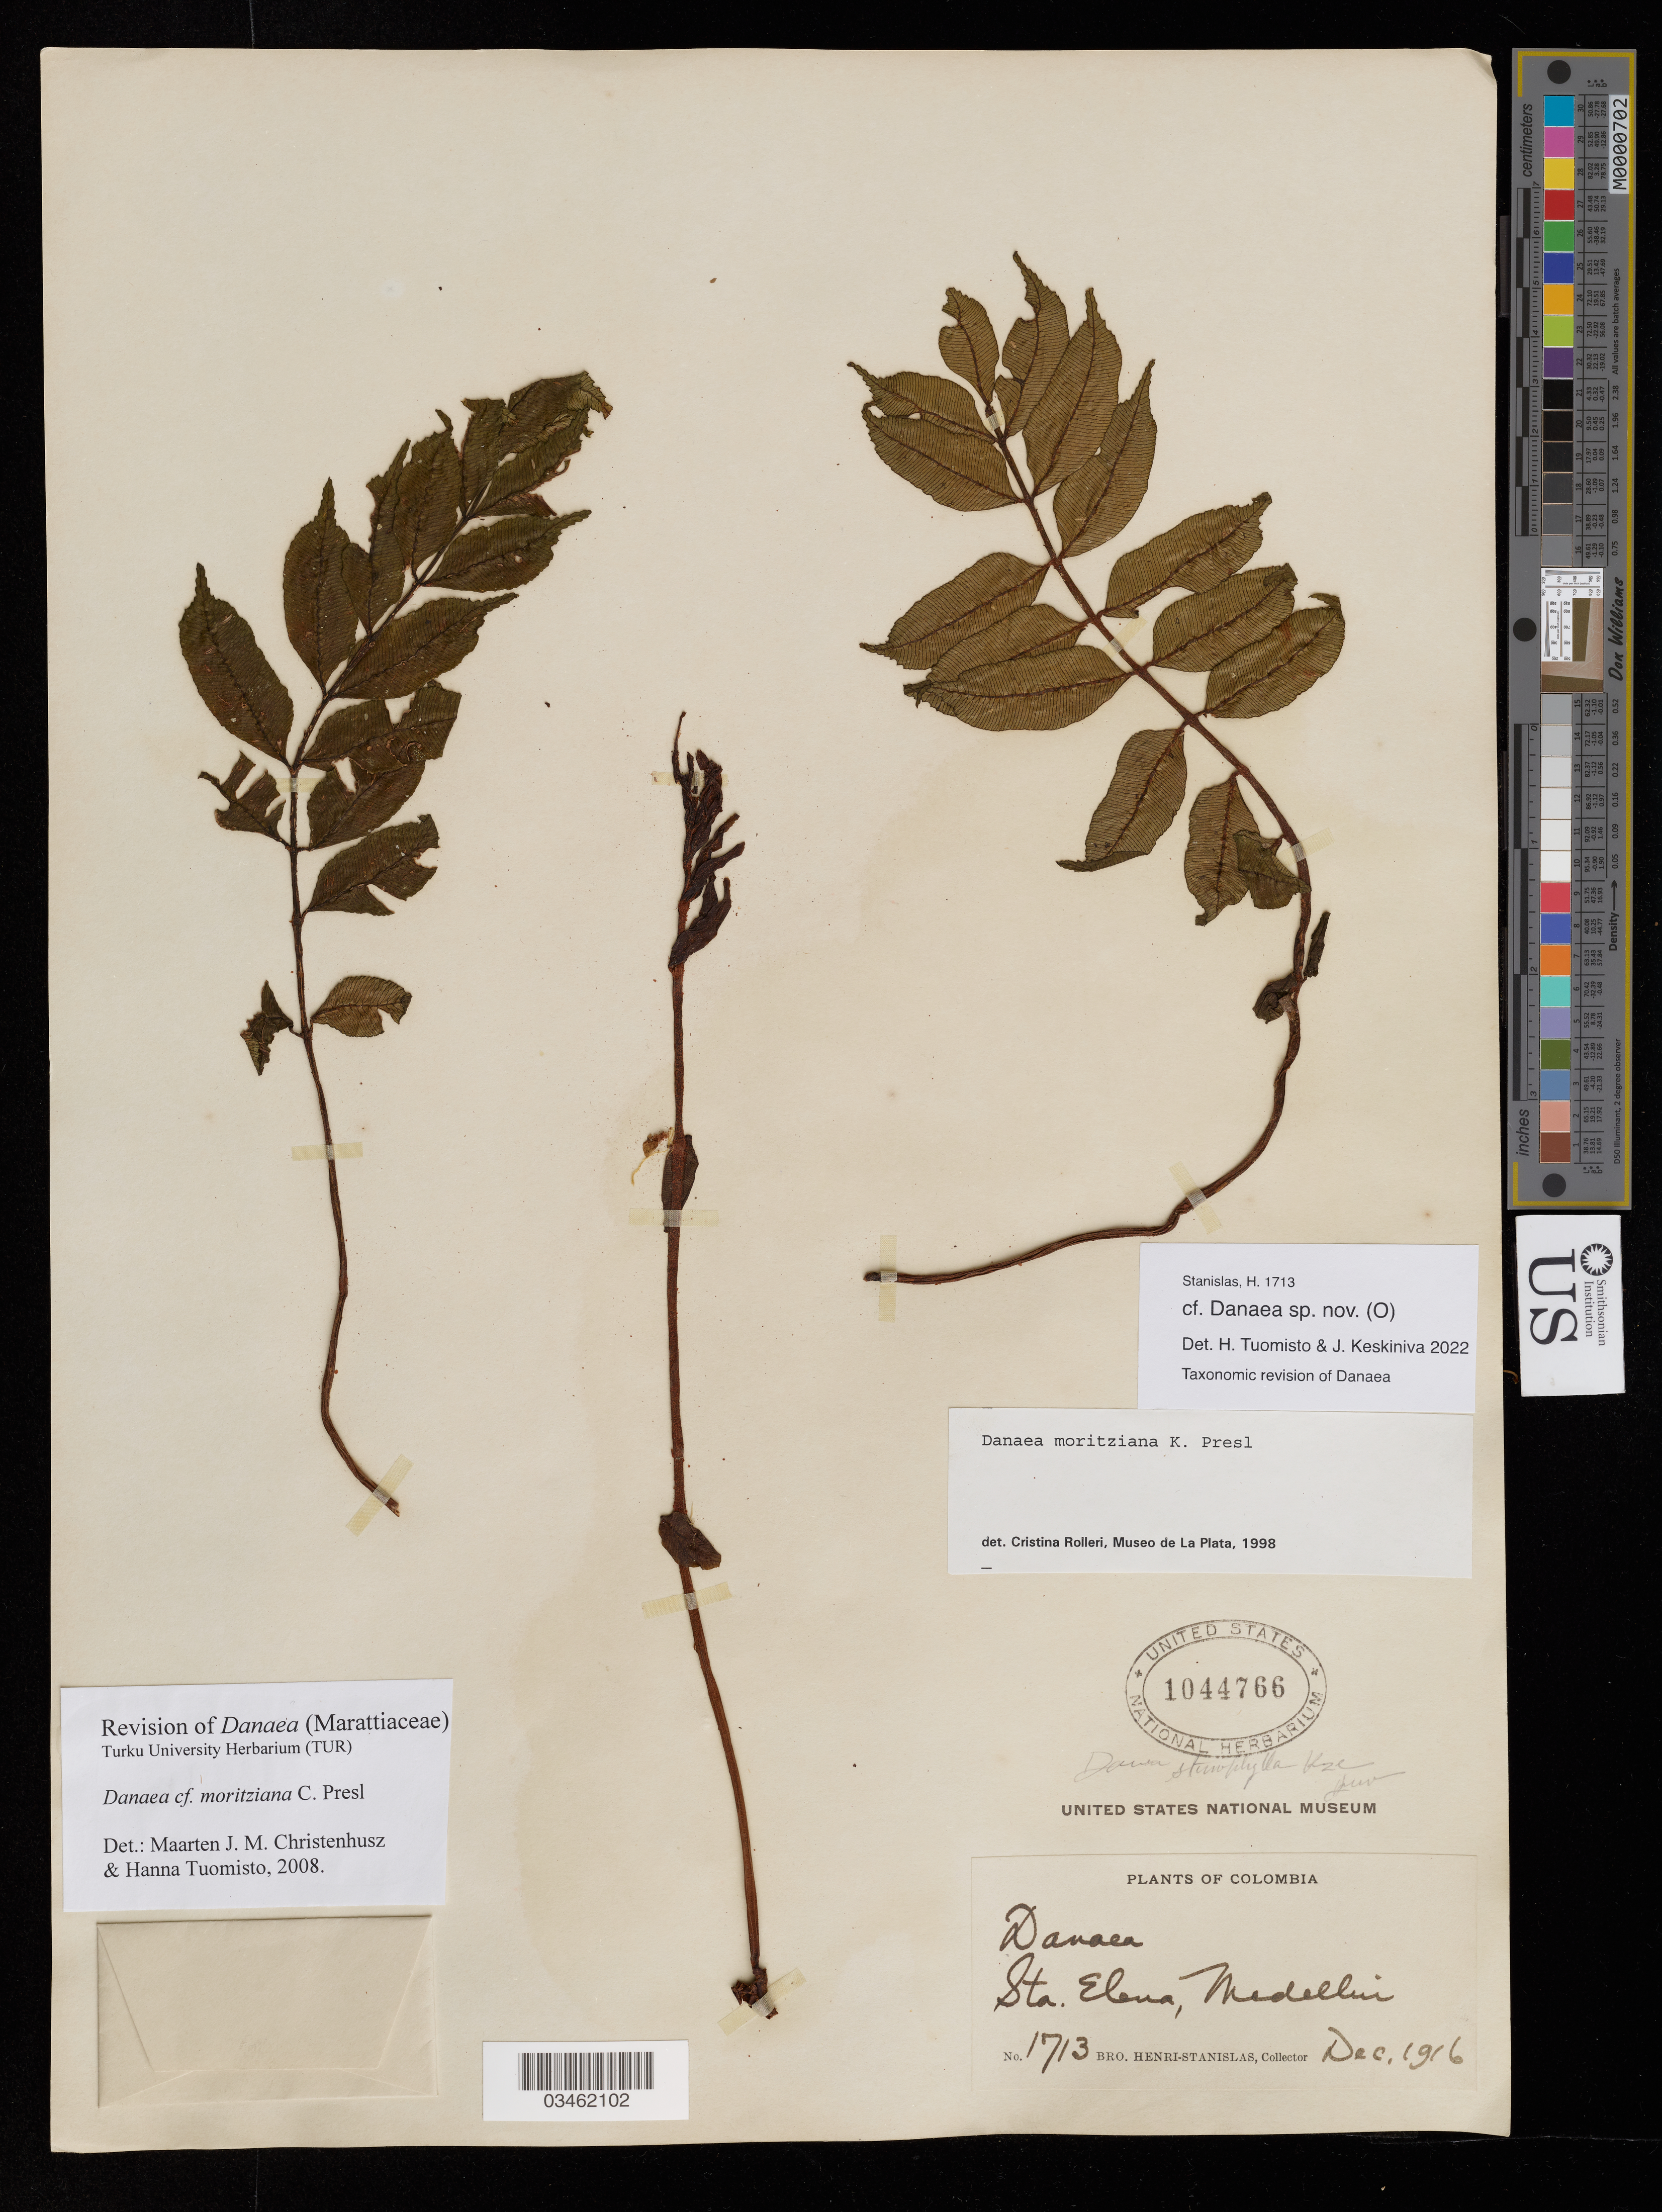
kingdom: Plantae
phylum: Tracheophyta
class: Polypodiopsida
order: Marattiales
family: Marattiaceae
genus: Danaea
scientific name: Danaea sp.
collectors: Henri-Stanislas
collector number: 1713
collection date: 1916-12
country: Colombia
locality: Sta. Elena, Medellin.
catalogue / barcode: US 1044766